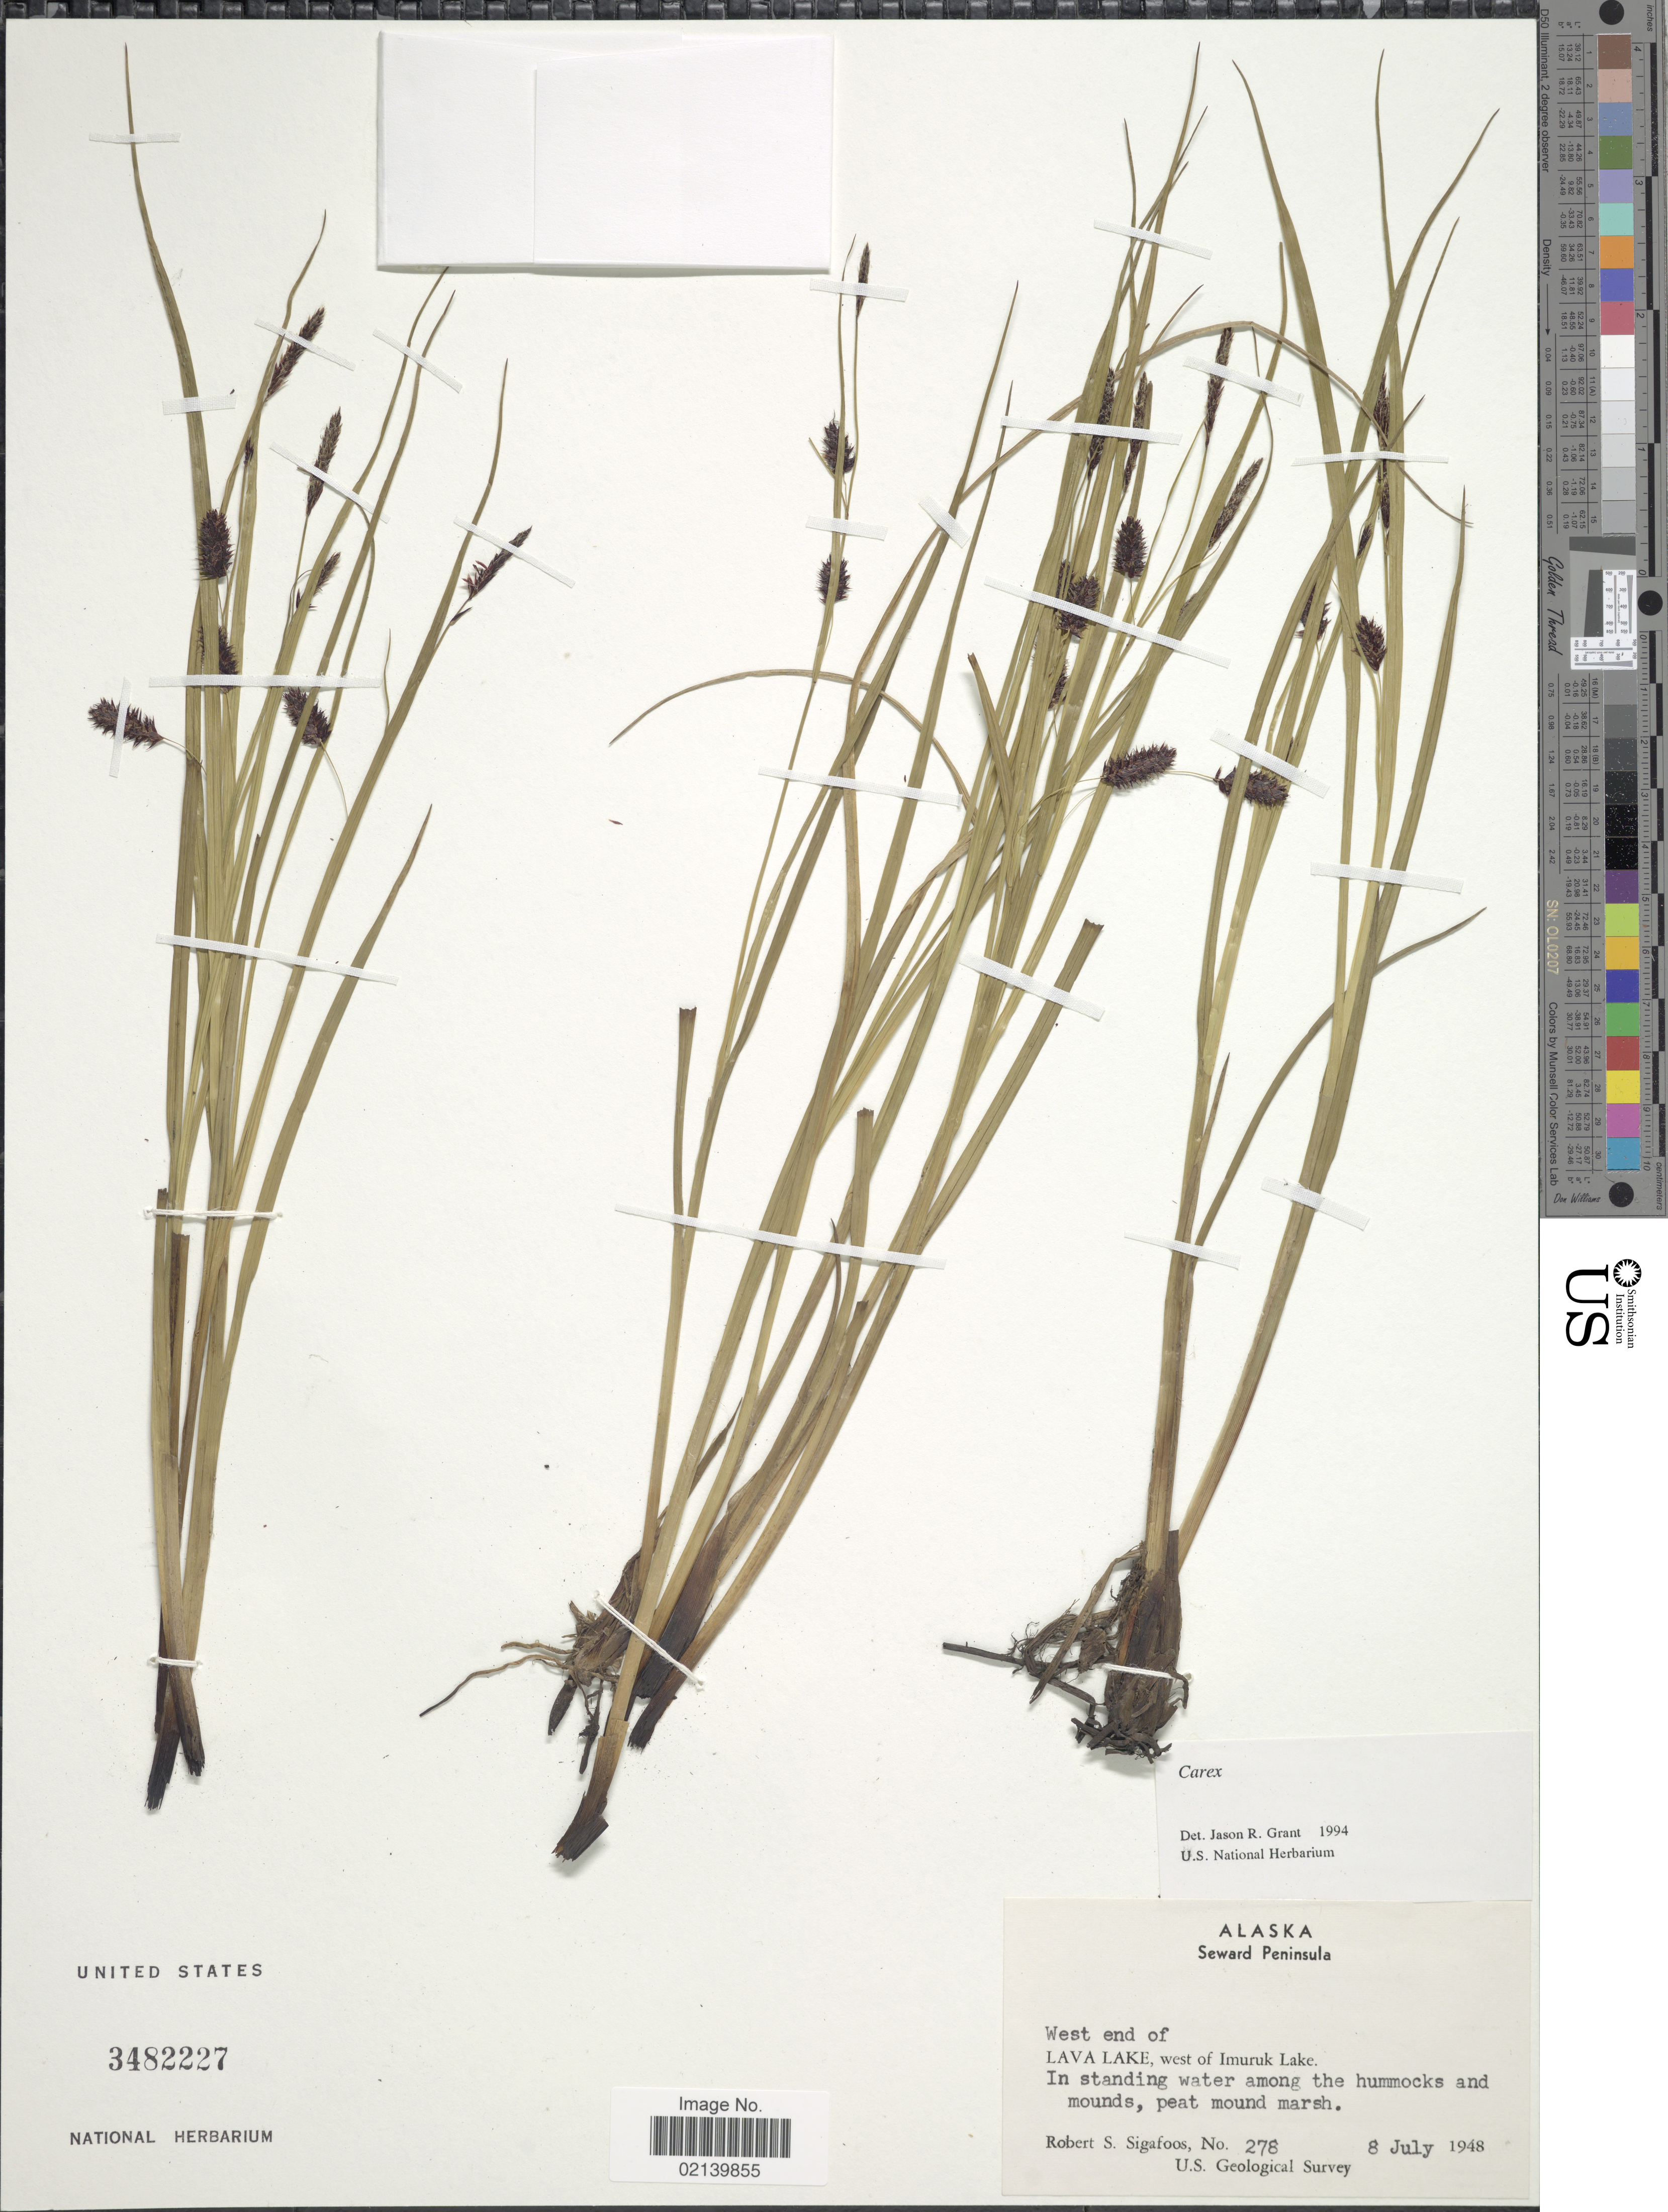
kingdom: Plantae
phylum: Tracheophyta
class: Liliopsida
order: Poales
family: Cyperaceae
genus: Carex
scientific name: Carex sp.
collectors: R. Sigafoos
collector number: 278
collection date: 1948-07-08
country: United States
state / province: Alaska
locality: Alaska, Seward Peninsula. Lava Lake, west of Imuruk Lake. In standing water among the hummocks and mounds, peat mound marsh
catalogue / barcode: US 3482227